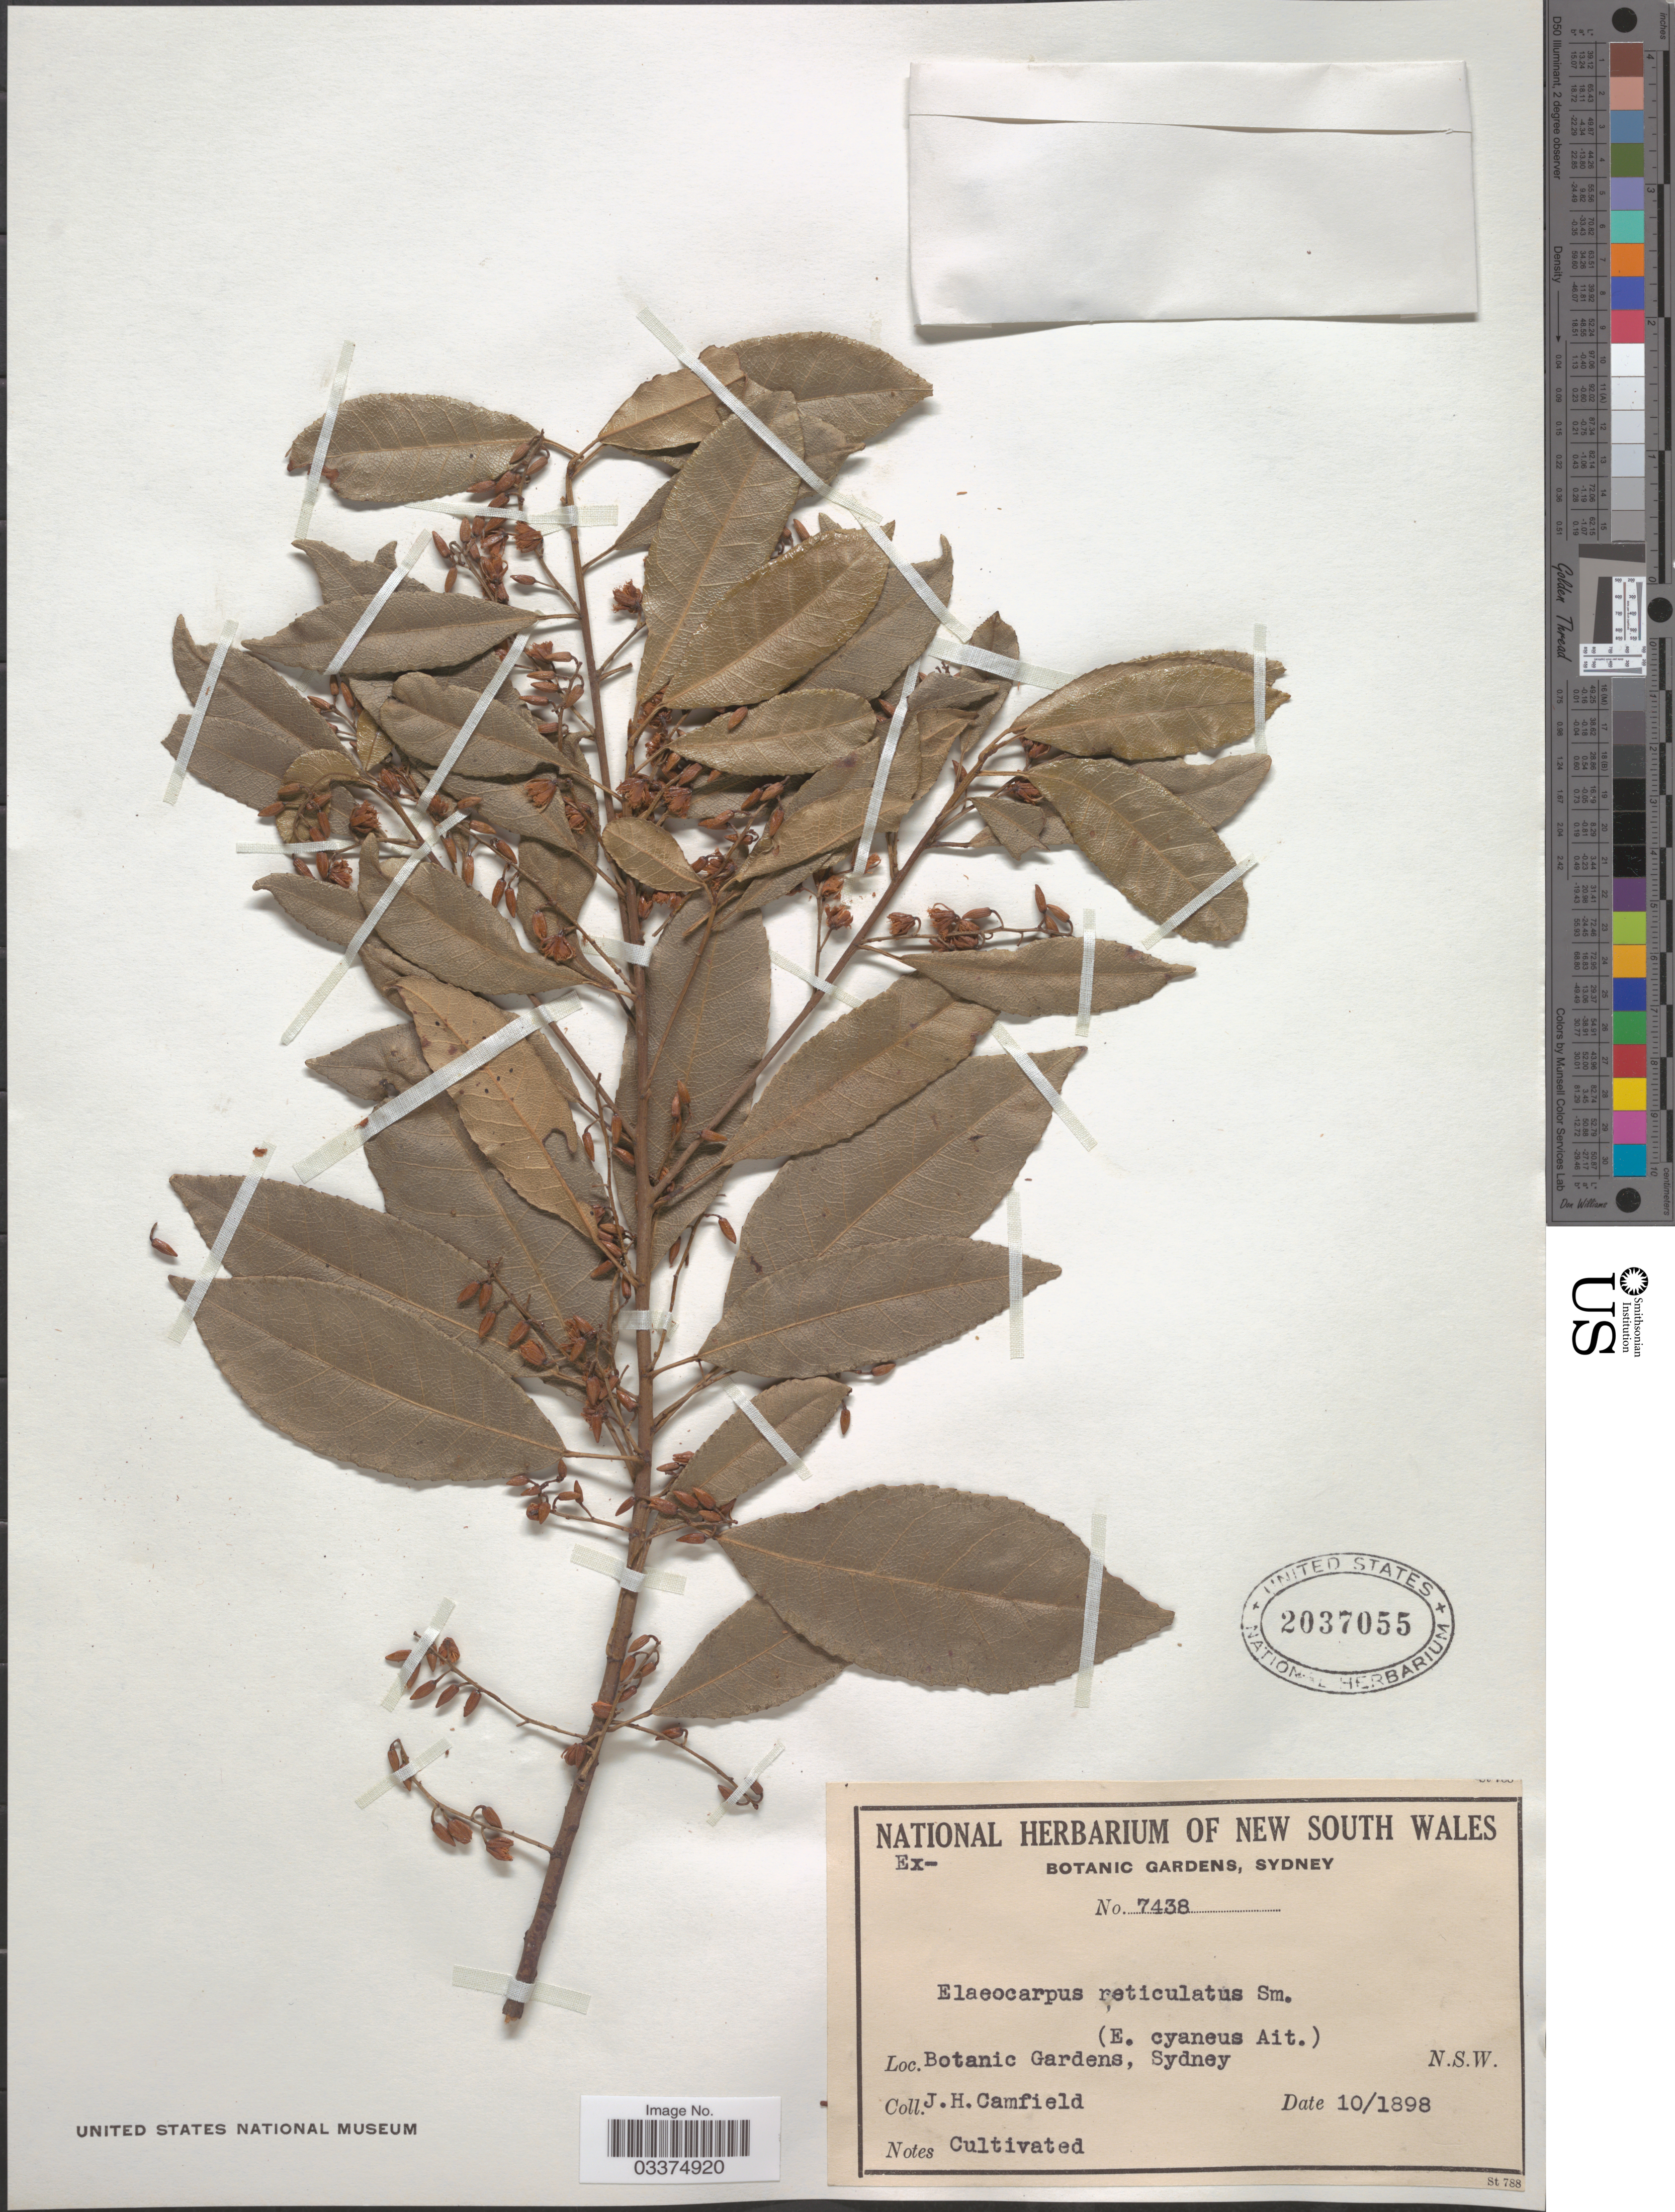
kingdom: Plantae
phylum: Tracheophyta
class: Magnoliopsida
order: Oxalidales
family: Elaeocarpaceae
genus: Elaeocarpus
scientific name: Elaeocarpus reticulatus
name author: Sm.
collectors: J. Camfield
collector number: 7438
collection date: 1898-10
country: Australia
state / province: New South Wales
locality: Botanic Gardens, Sydney.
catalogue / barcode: US 2037055